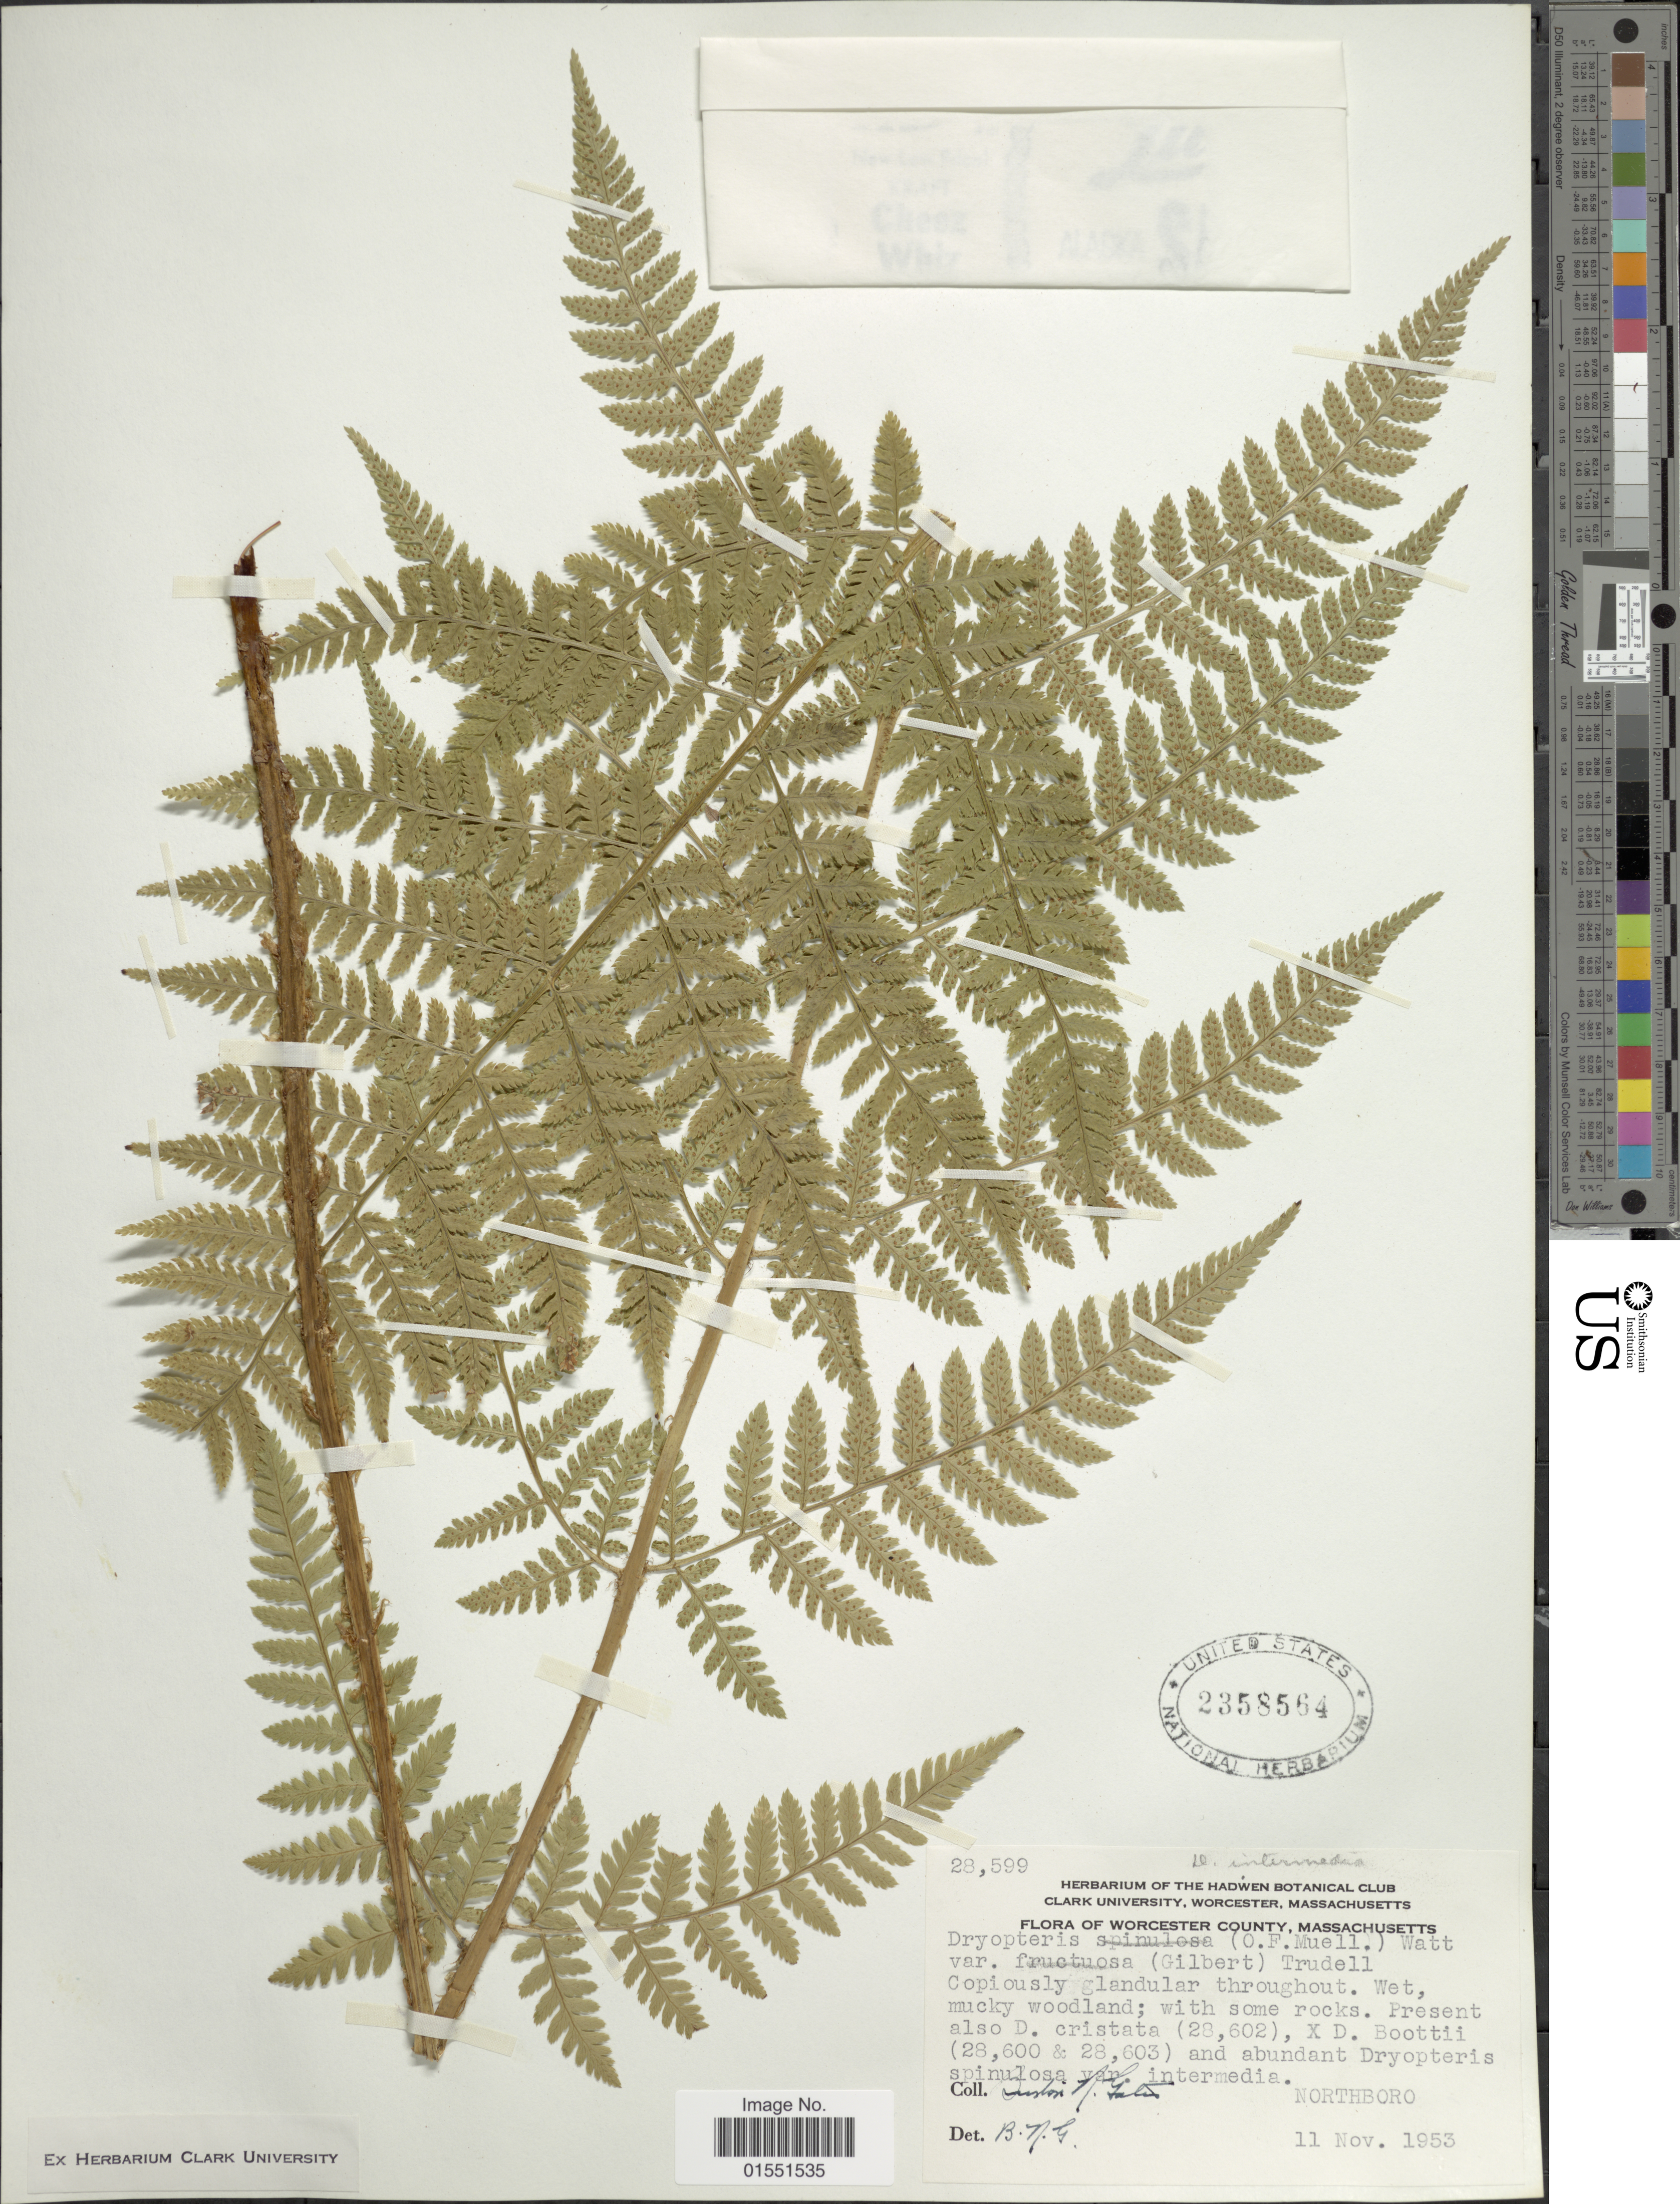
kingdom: Plantae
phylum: Tracheophyta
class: Polypodiopsida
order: Polypodiales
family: Dryopteridaceae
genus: Dryopteris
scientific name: Dryopteris intermedia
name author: (Muhl.) A. Gray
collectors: B. N. Gates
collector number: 28599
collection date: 1953-11-11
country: United States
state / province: Massachusetts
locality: Worcester County, Northboro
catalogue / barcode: US 2358564